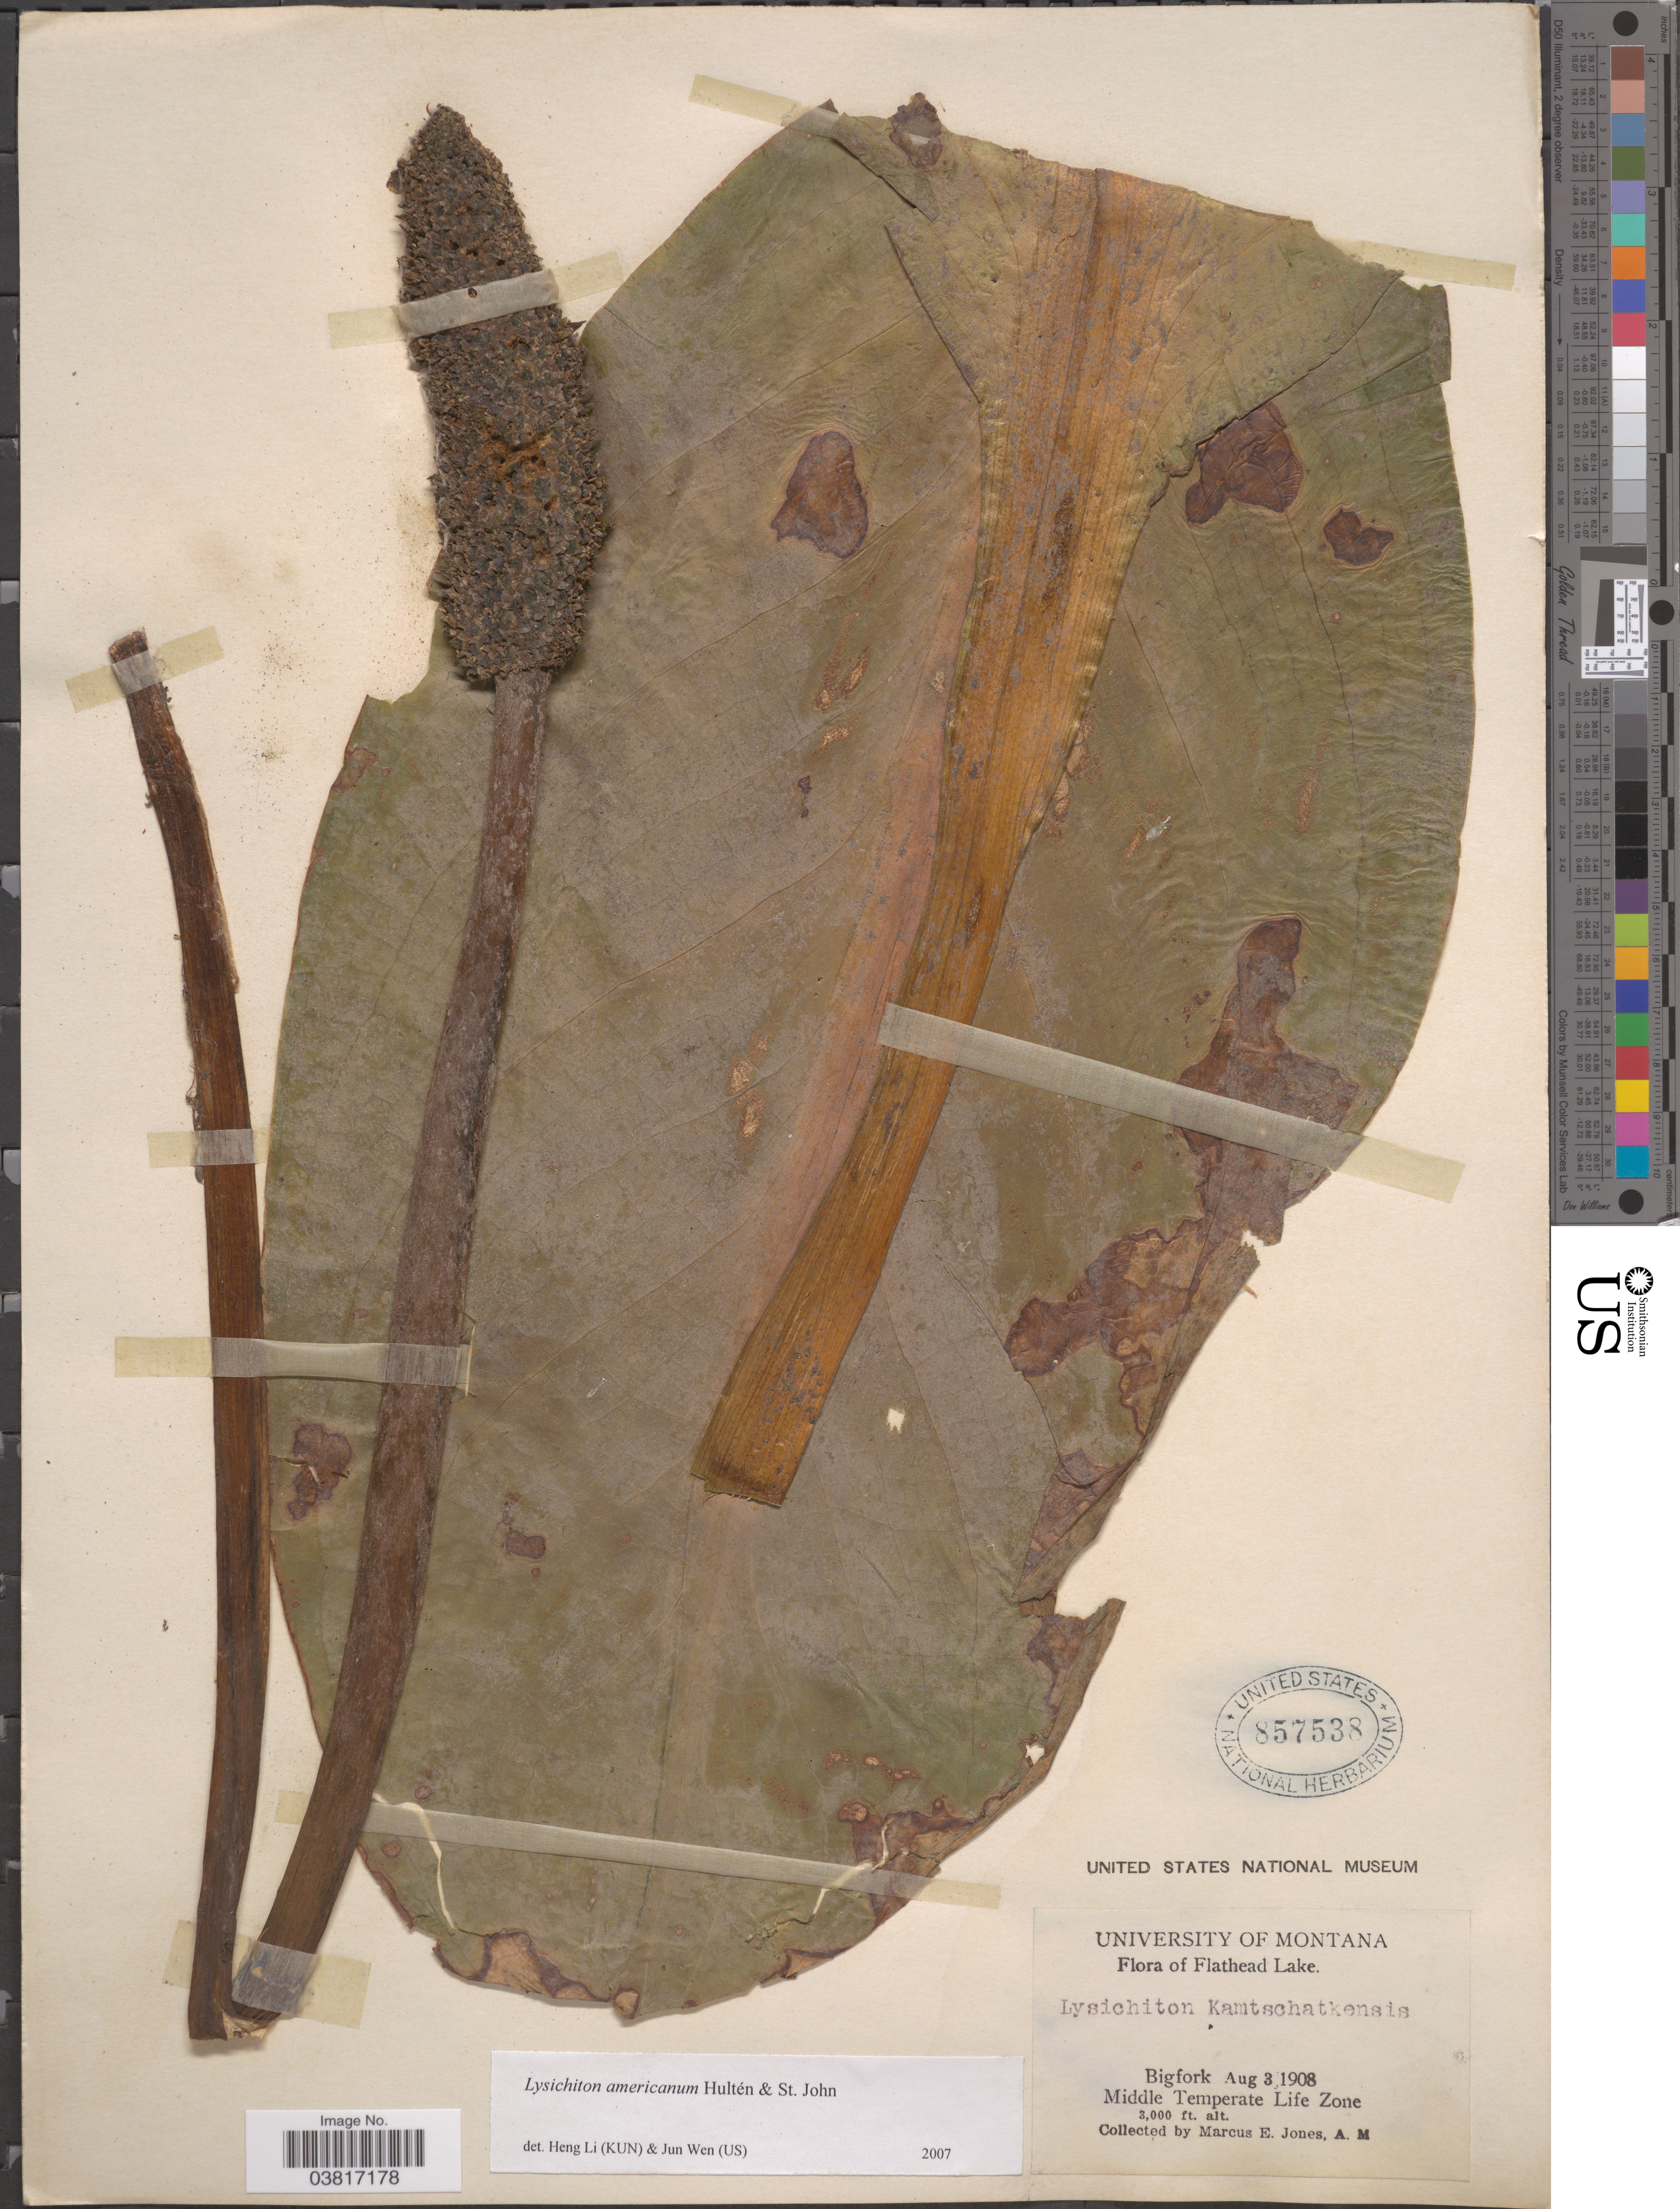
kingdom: Plantae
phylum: Tracheophyta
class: Liliopsida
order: Alismatales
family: Araceae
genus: Lysichiton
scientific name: Lysichiton americanus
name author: Hultén & H. St. John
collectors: M. E. Jones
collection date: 1908-08-03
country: United States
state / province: Montana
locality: Flathead Lake. Bigfork. Middle Temperate Life Zone.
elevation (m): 914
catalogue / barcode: US 857538